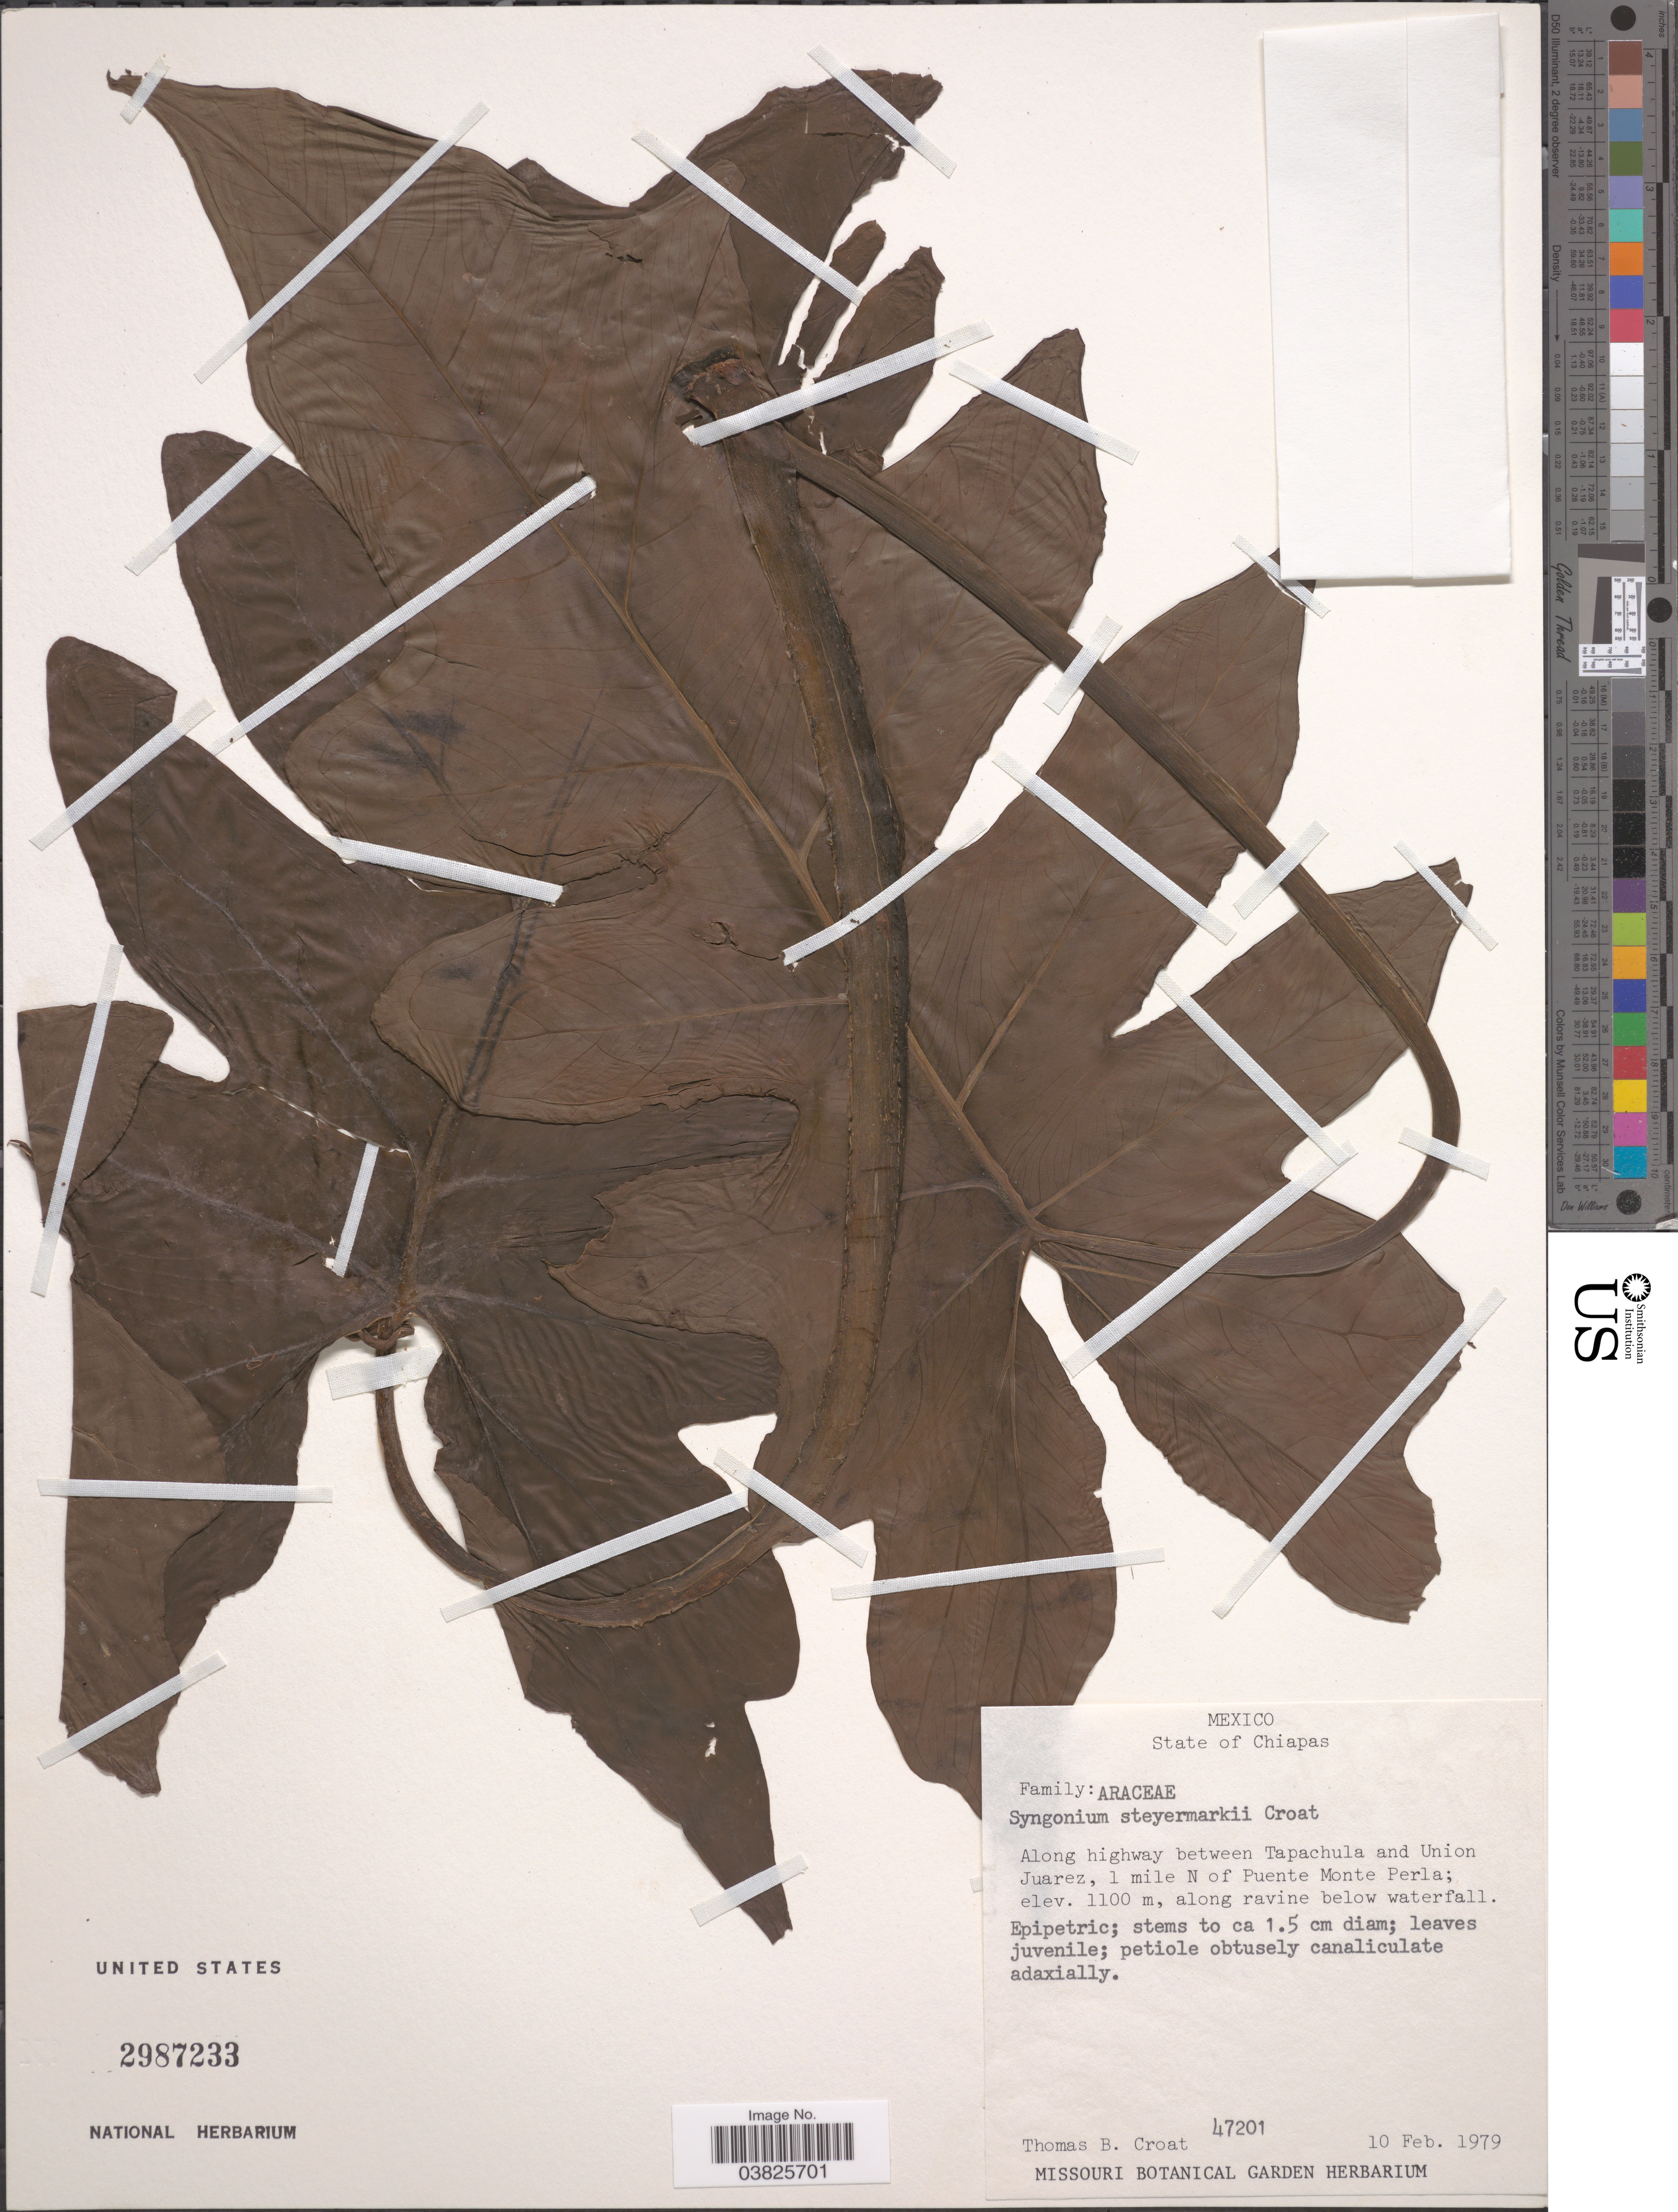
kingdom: Plantae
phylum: Tracheophyta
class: Liliopsida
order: Alismatales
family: Araceae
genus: Syngonium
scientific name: Syngonium steyermarkii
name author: Croat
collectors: T. B. Croat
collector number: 47201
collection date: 1979-02-10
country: Mexico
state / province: Chiapas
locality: Along highway between Tapachula and Union Juarez, 1 mile N of Pente Monte Perla.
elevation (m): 1100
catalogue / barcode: US 2987233